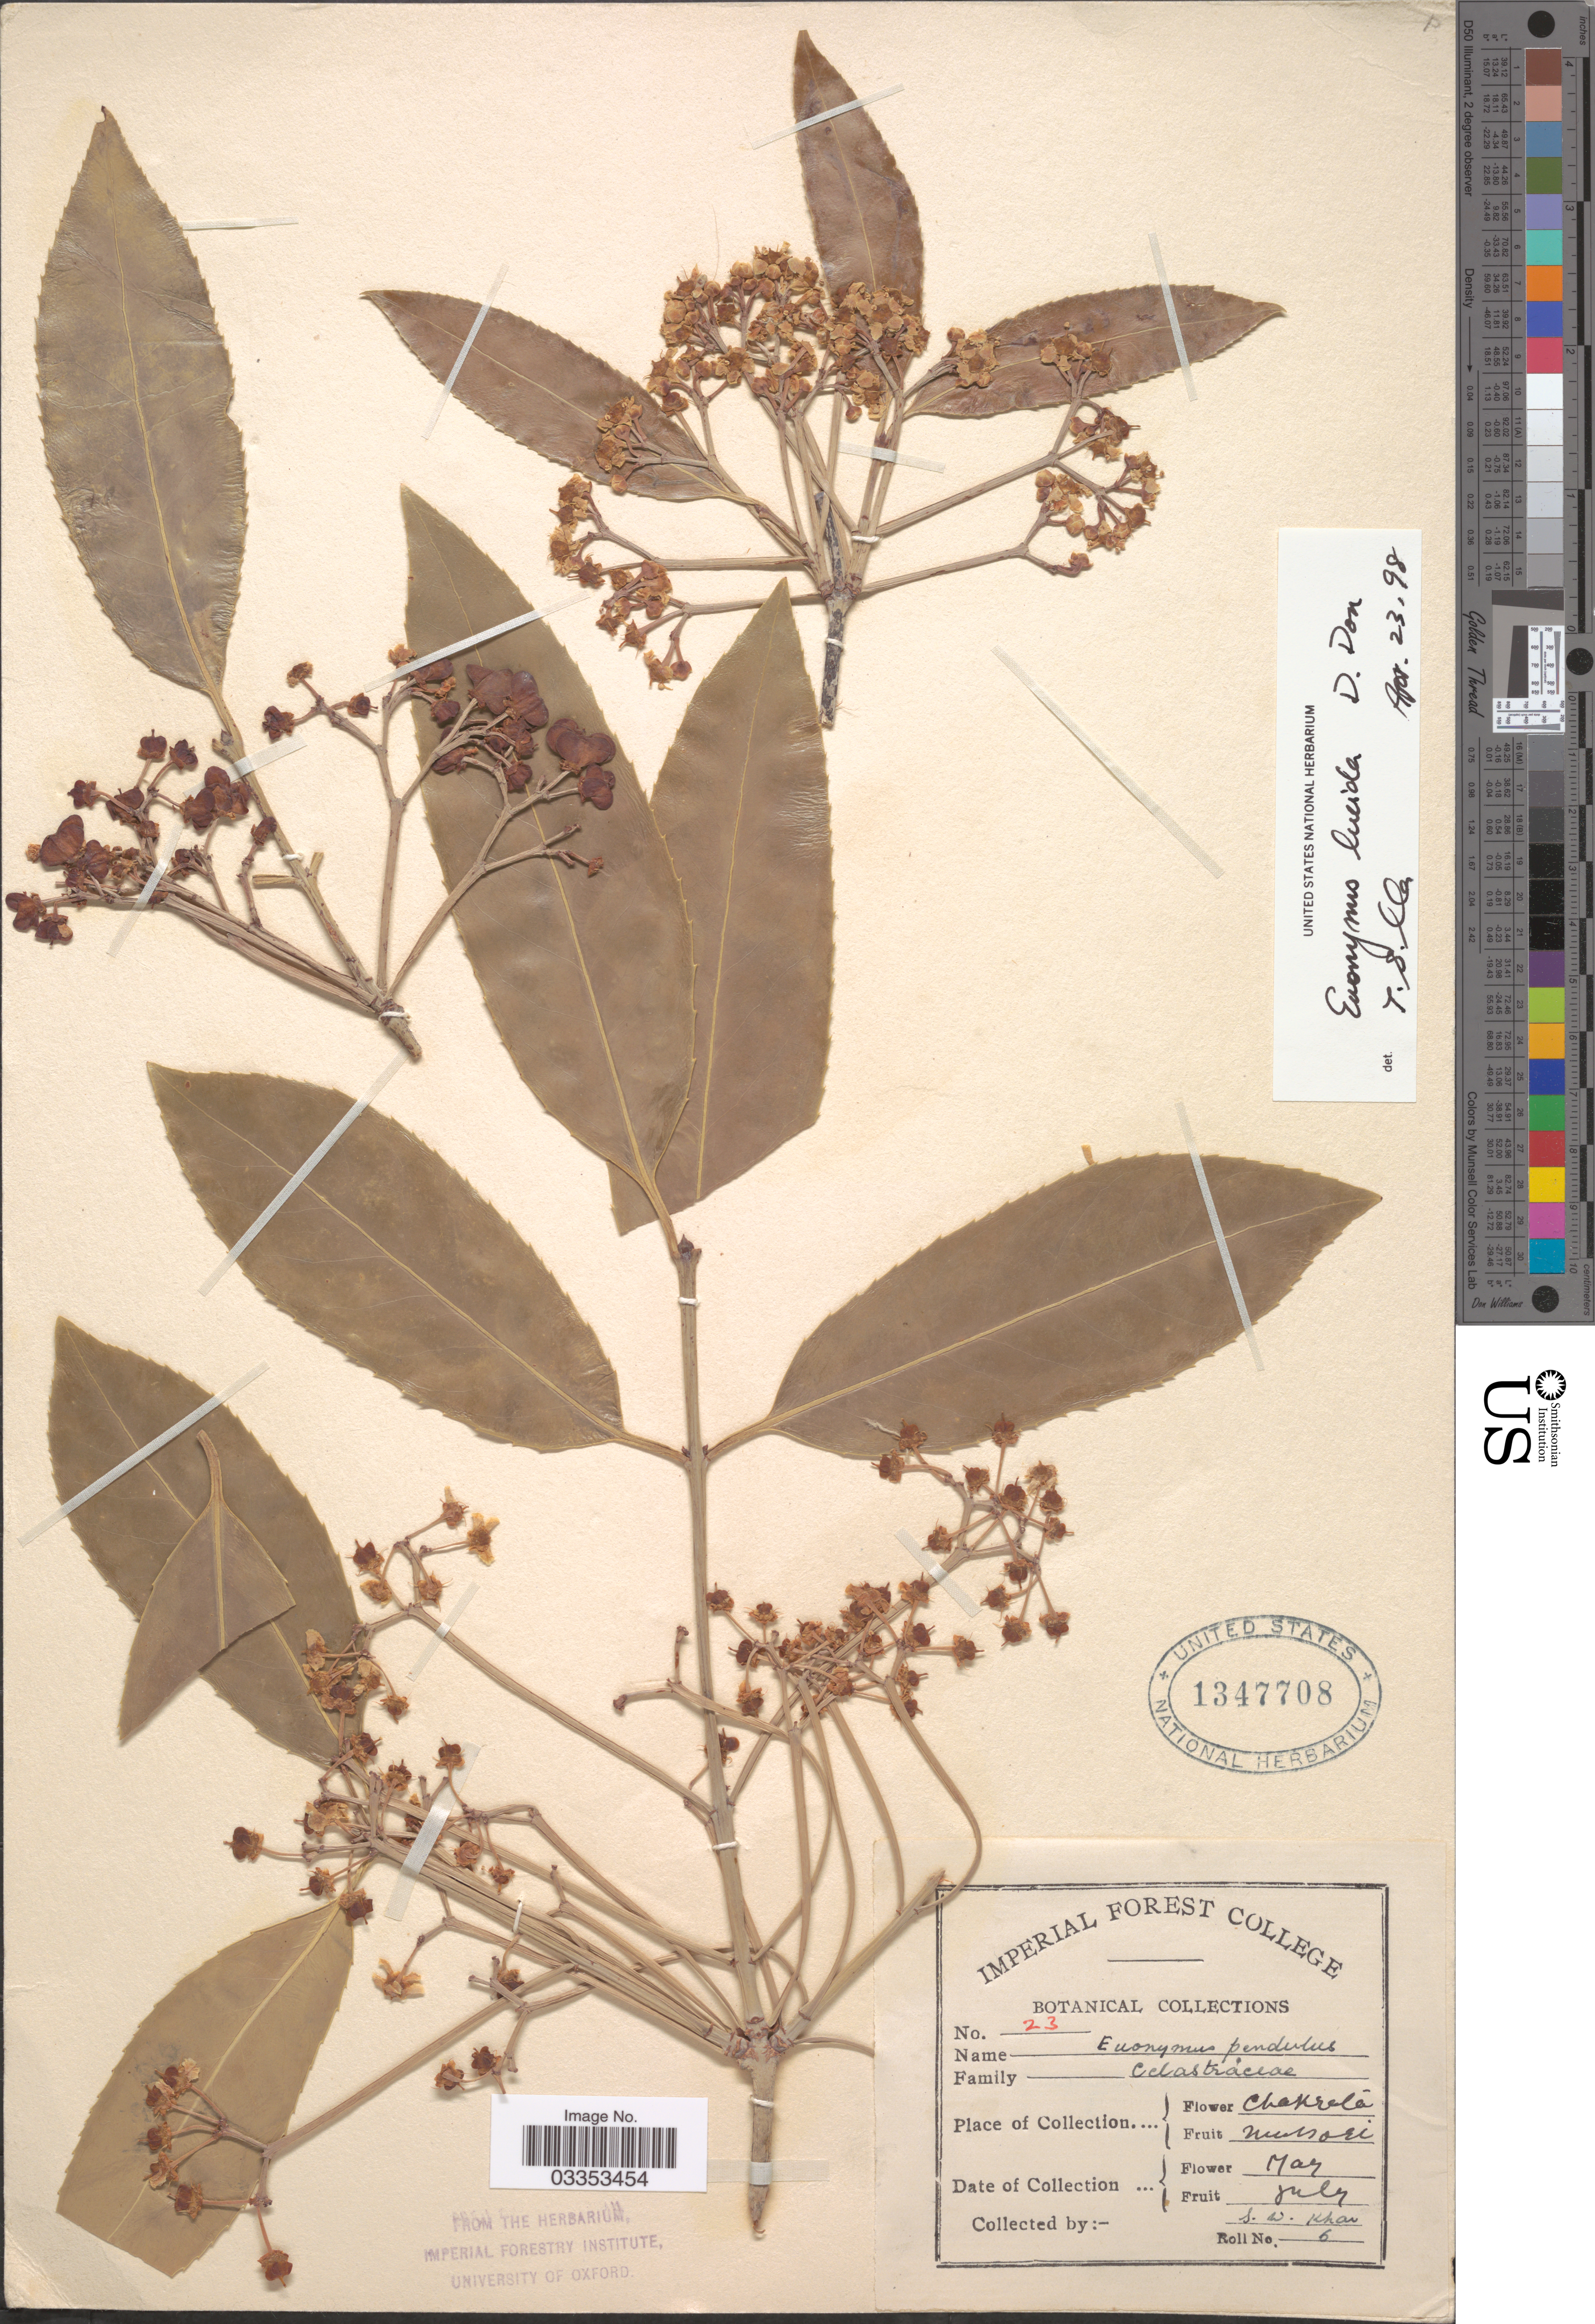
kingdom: Plantae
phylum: Tracheophyta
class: Magnoliopsida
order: Celastrales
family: Celastraceae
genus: Euonymus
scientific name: Euonymus lucidus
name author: D. Don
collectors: S. Khan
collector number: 23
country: India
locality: Chakrala, Mussouri.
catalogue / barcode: US 1347708